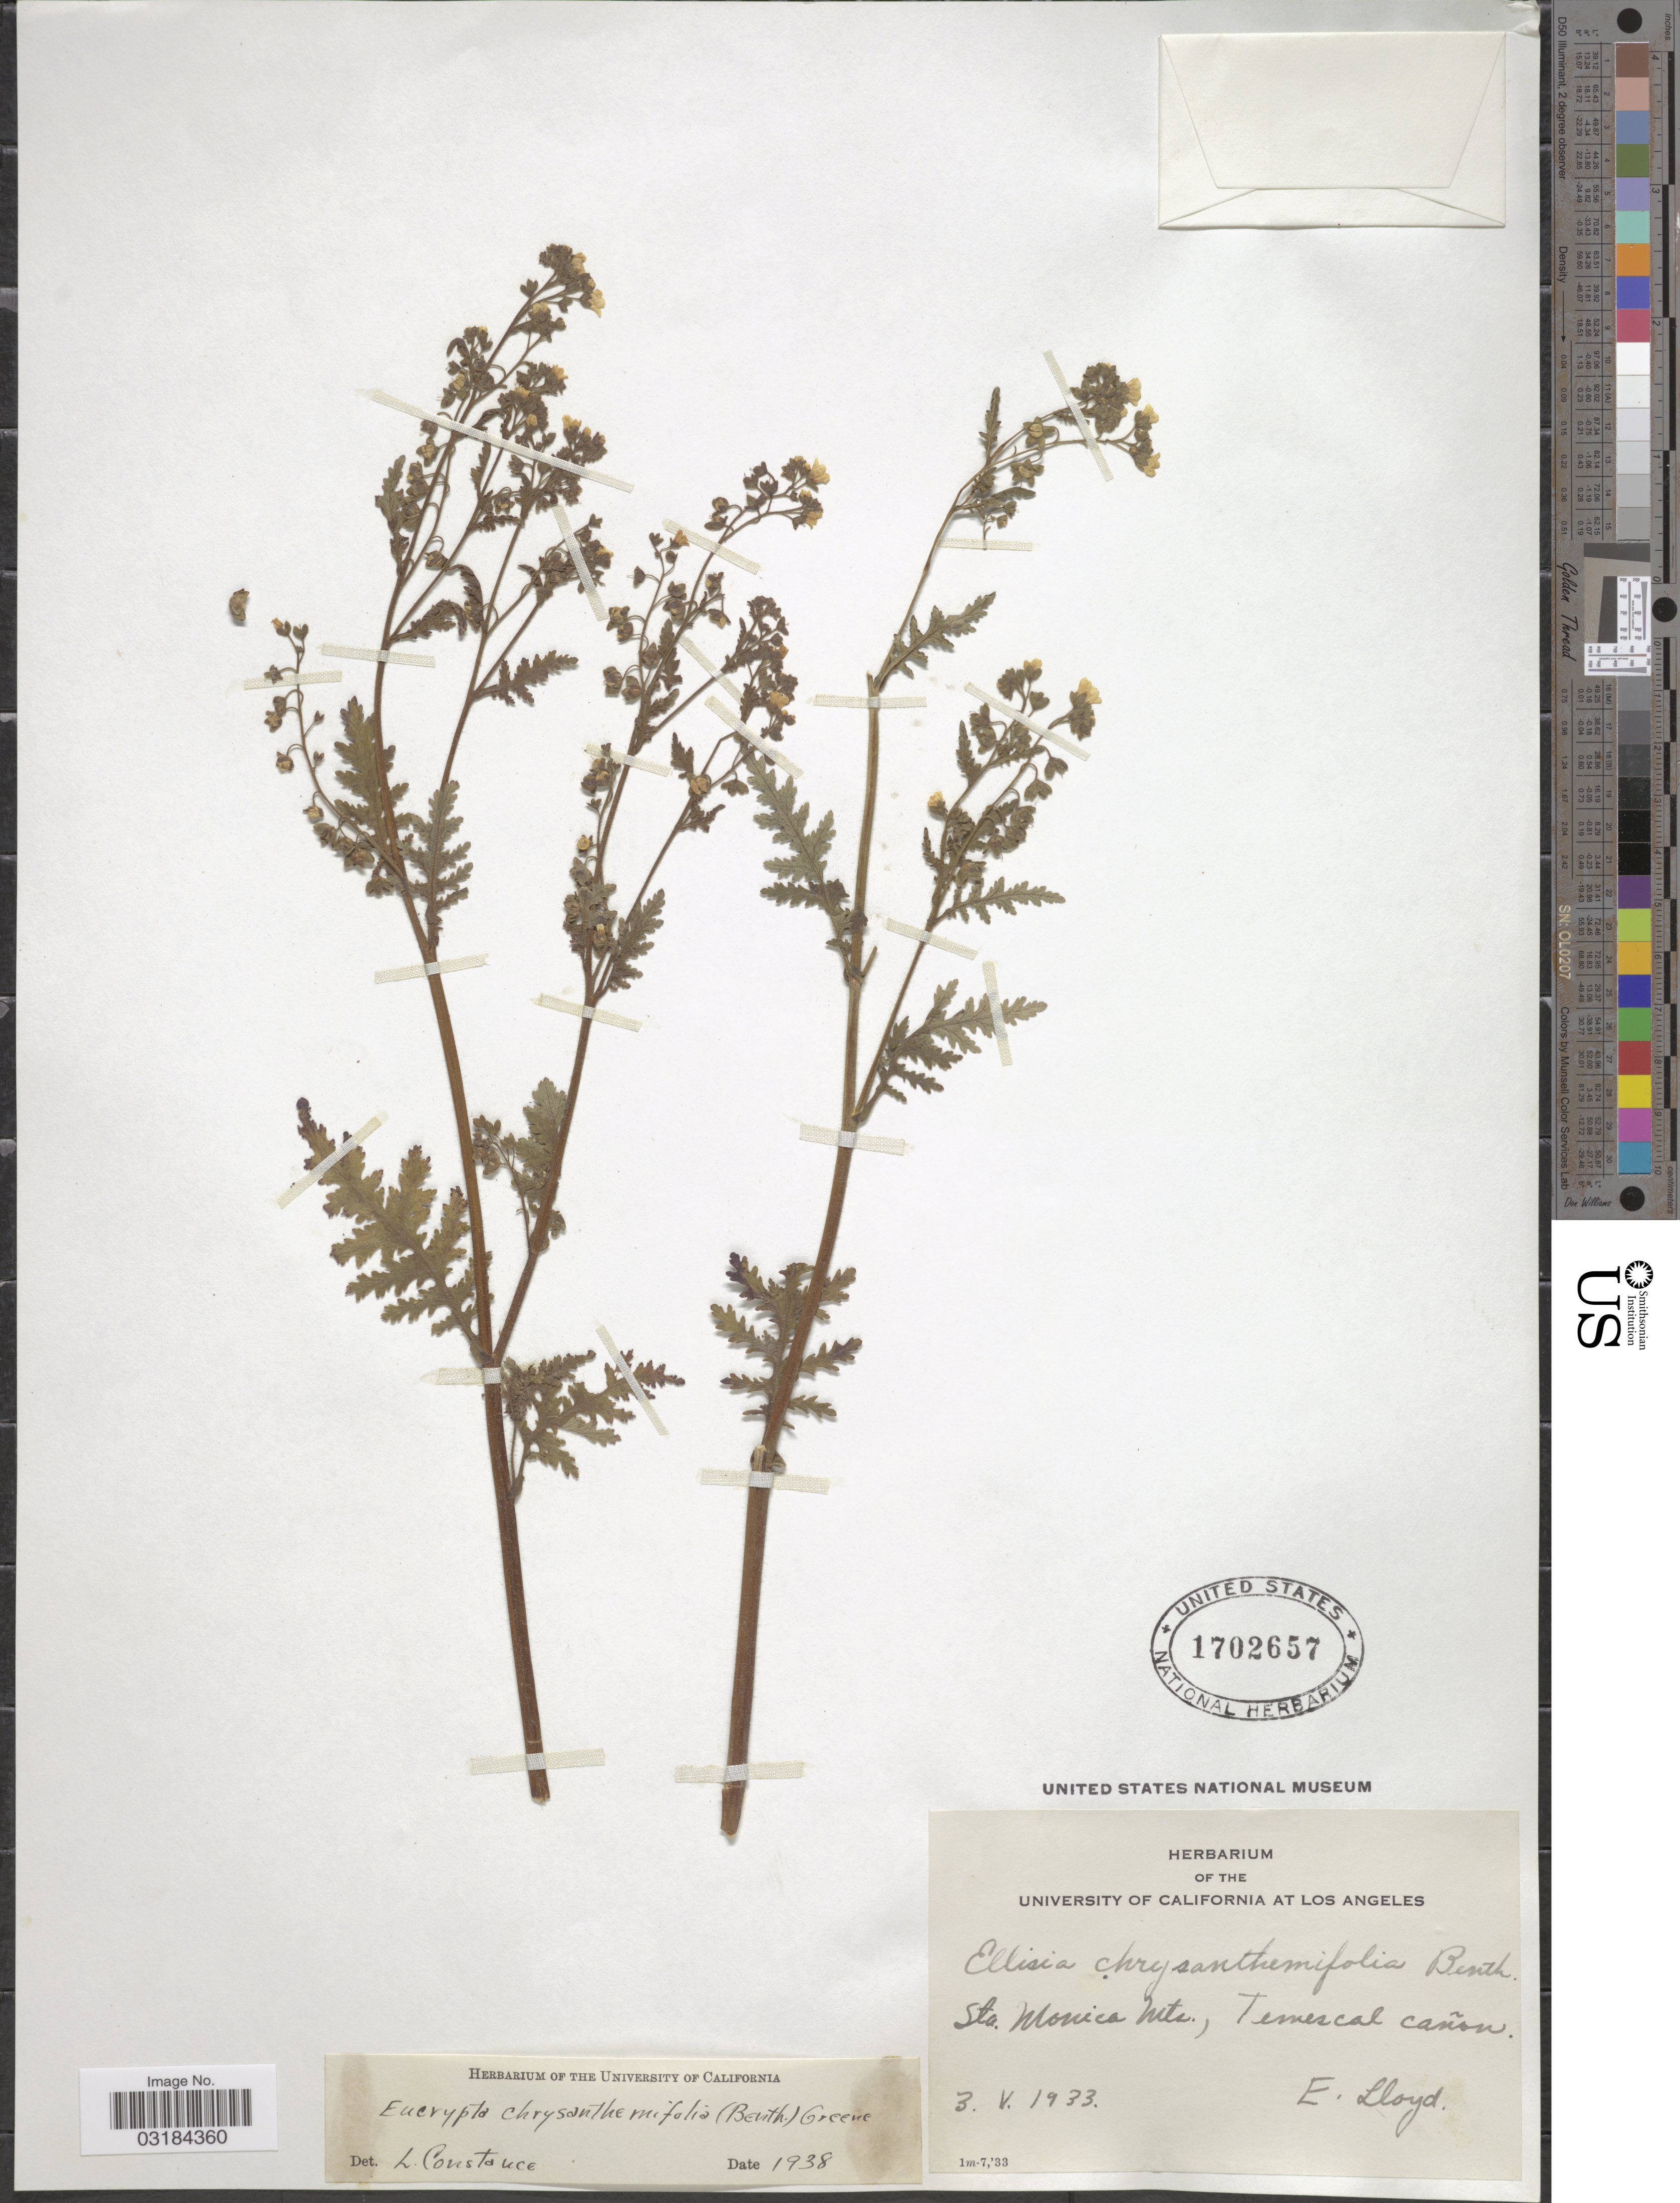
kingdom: Plantae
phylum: Tracheophyta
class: Magnoliopsida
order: Boraginales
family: Hydrophyllaceae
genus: Eucrypta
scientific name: Eucrypta chrysanthemifolia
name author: (Benth.) Greene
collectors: E. Lloyd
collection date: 1933-05-03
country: United States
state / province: California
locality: Sta. Monica Mts., Temescal Cañon.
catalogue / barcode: US 1702657